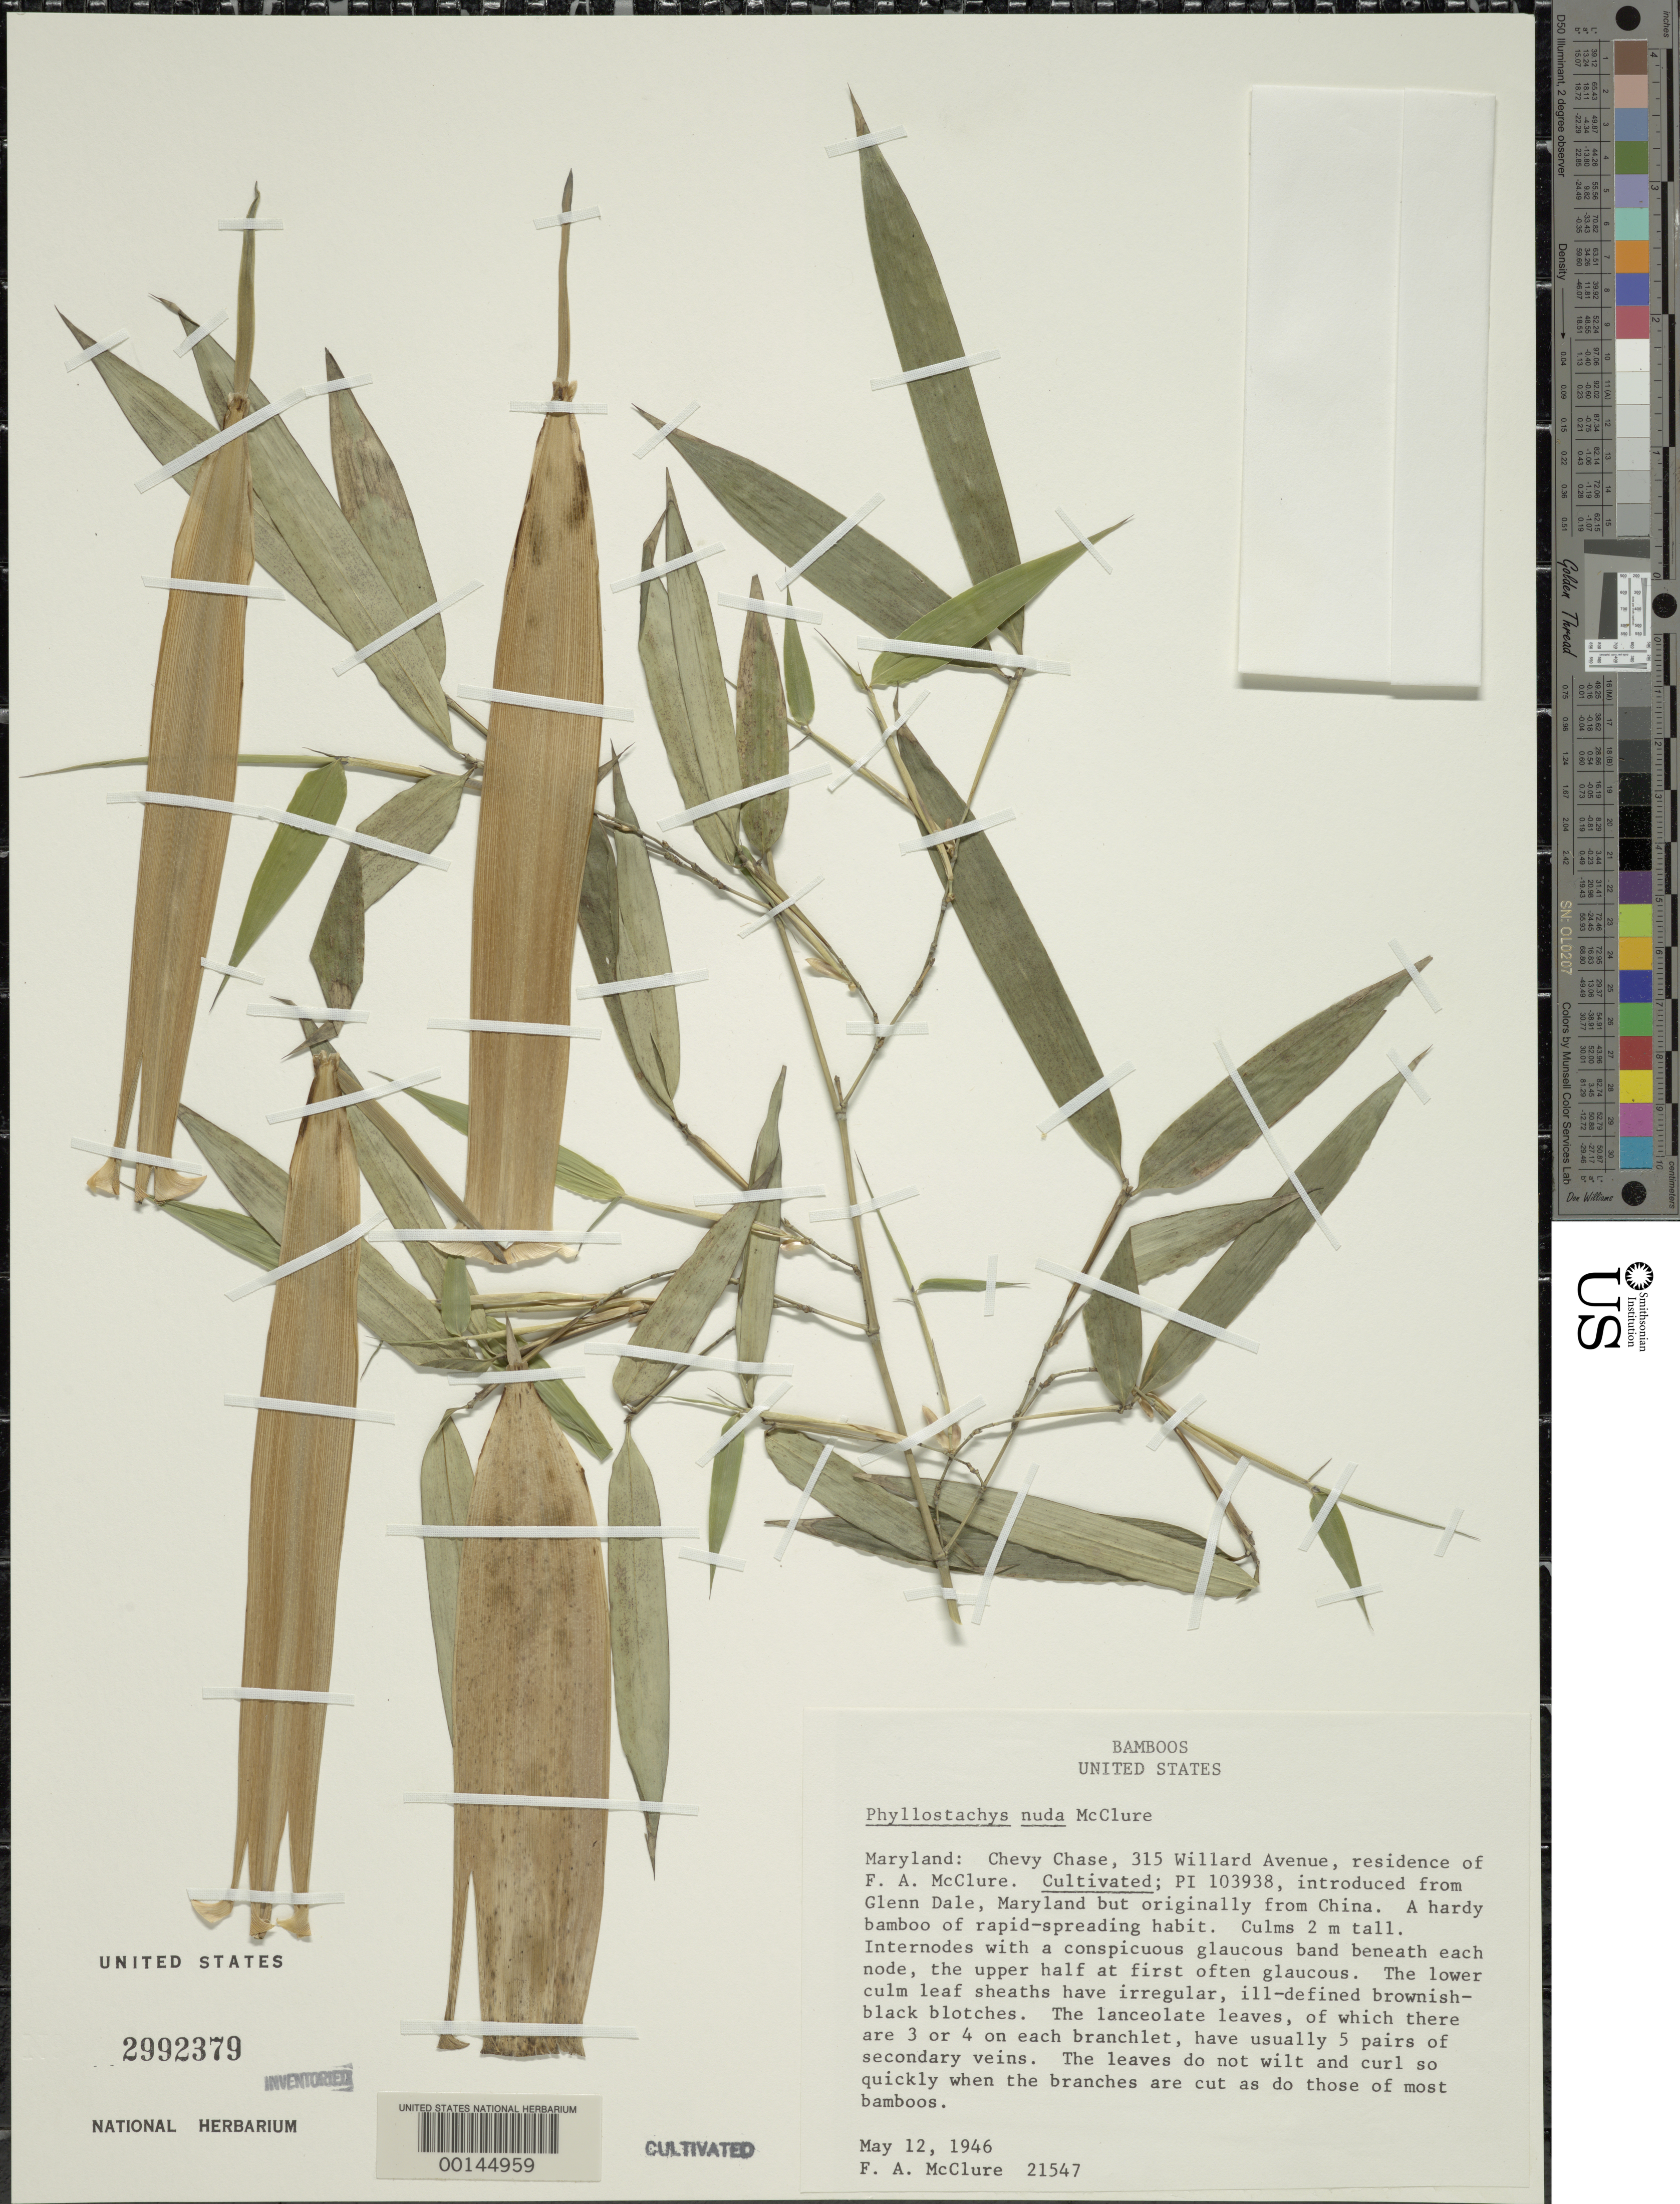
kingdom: Plantae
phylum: Tracheophyta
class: Liliopsida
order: Poales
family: Poaceae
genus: Phyllostachys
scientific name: Phyllostachys nuda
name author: McClure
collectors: F. A. McClure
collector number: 21547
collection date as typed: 12 May 1946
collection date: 1946-05-12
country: United States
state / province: Maryland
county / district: Montgomery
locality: Chevy Chase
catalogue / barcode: US 2992379